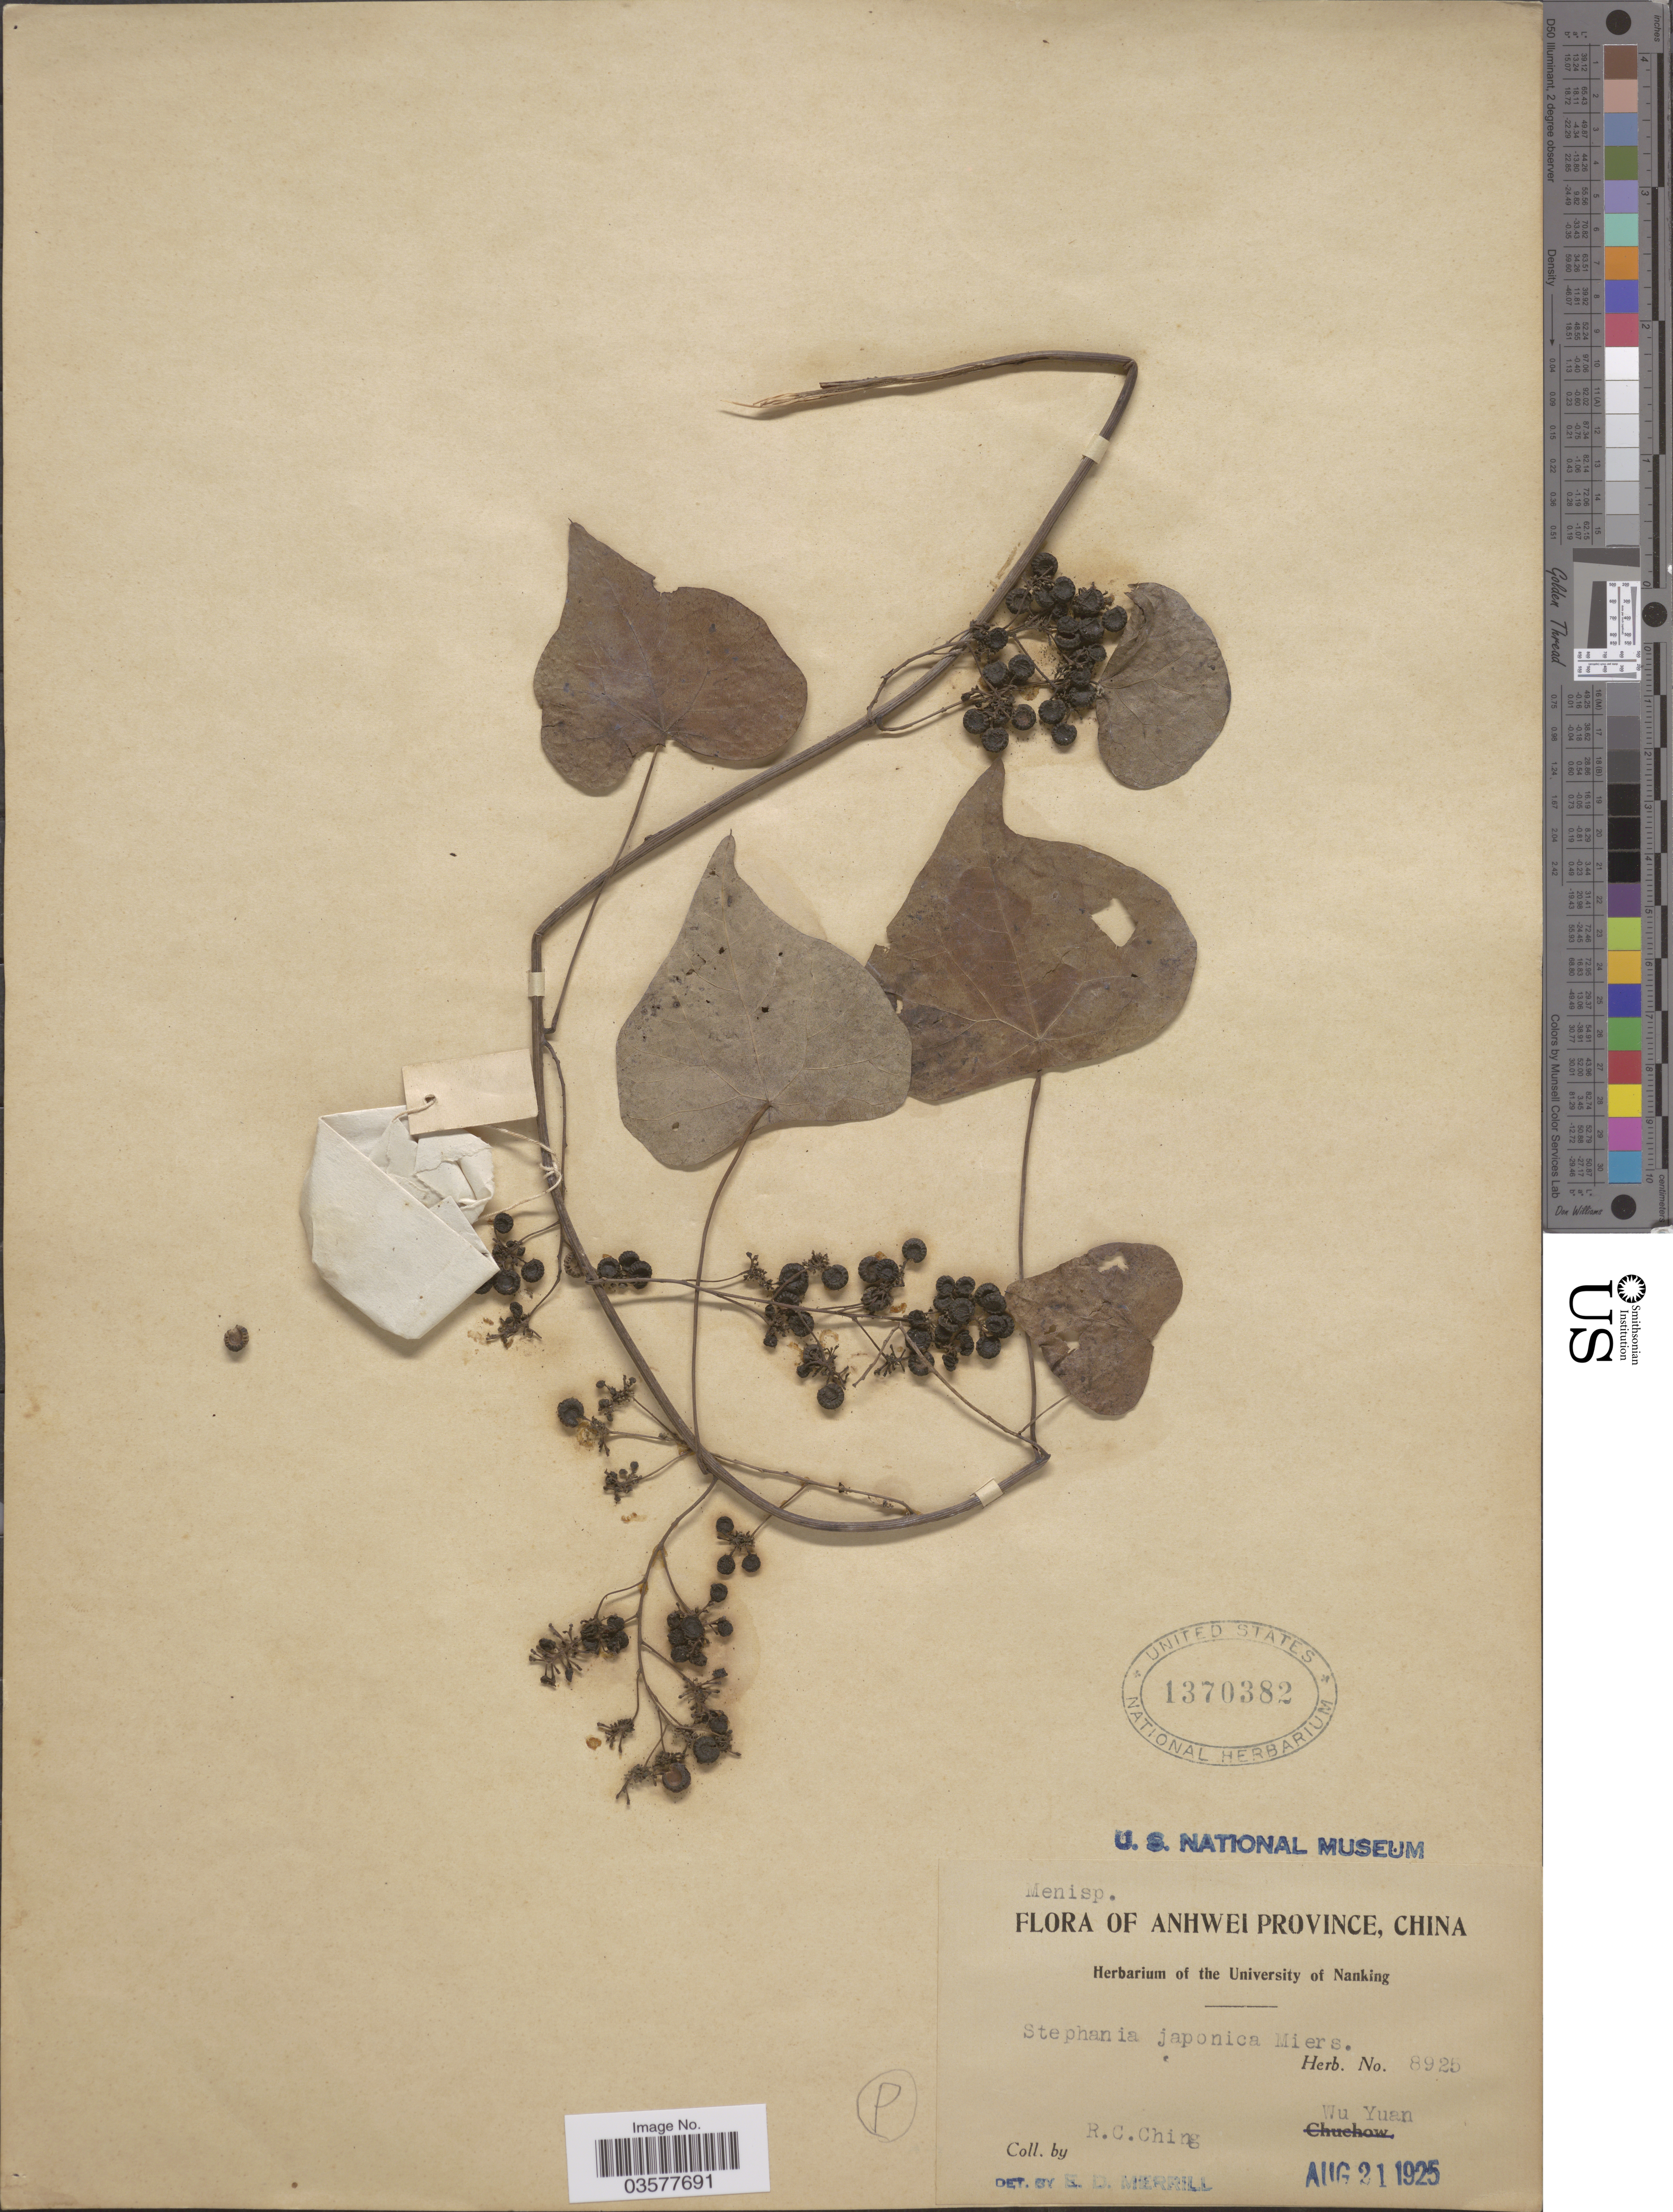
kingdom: Plantae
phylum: Tracheophyta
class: Magnoliopsida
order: Ranunculales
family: Menispermaceae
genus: Stephania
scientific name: Stephania japonica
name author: (Thunb.) Miers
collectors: R. C. Ching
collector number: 8925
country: China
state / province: Anhui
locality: Anhwei Province. Wu Yuan.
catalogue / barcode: US 1370382